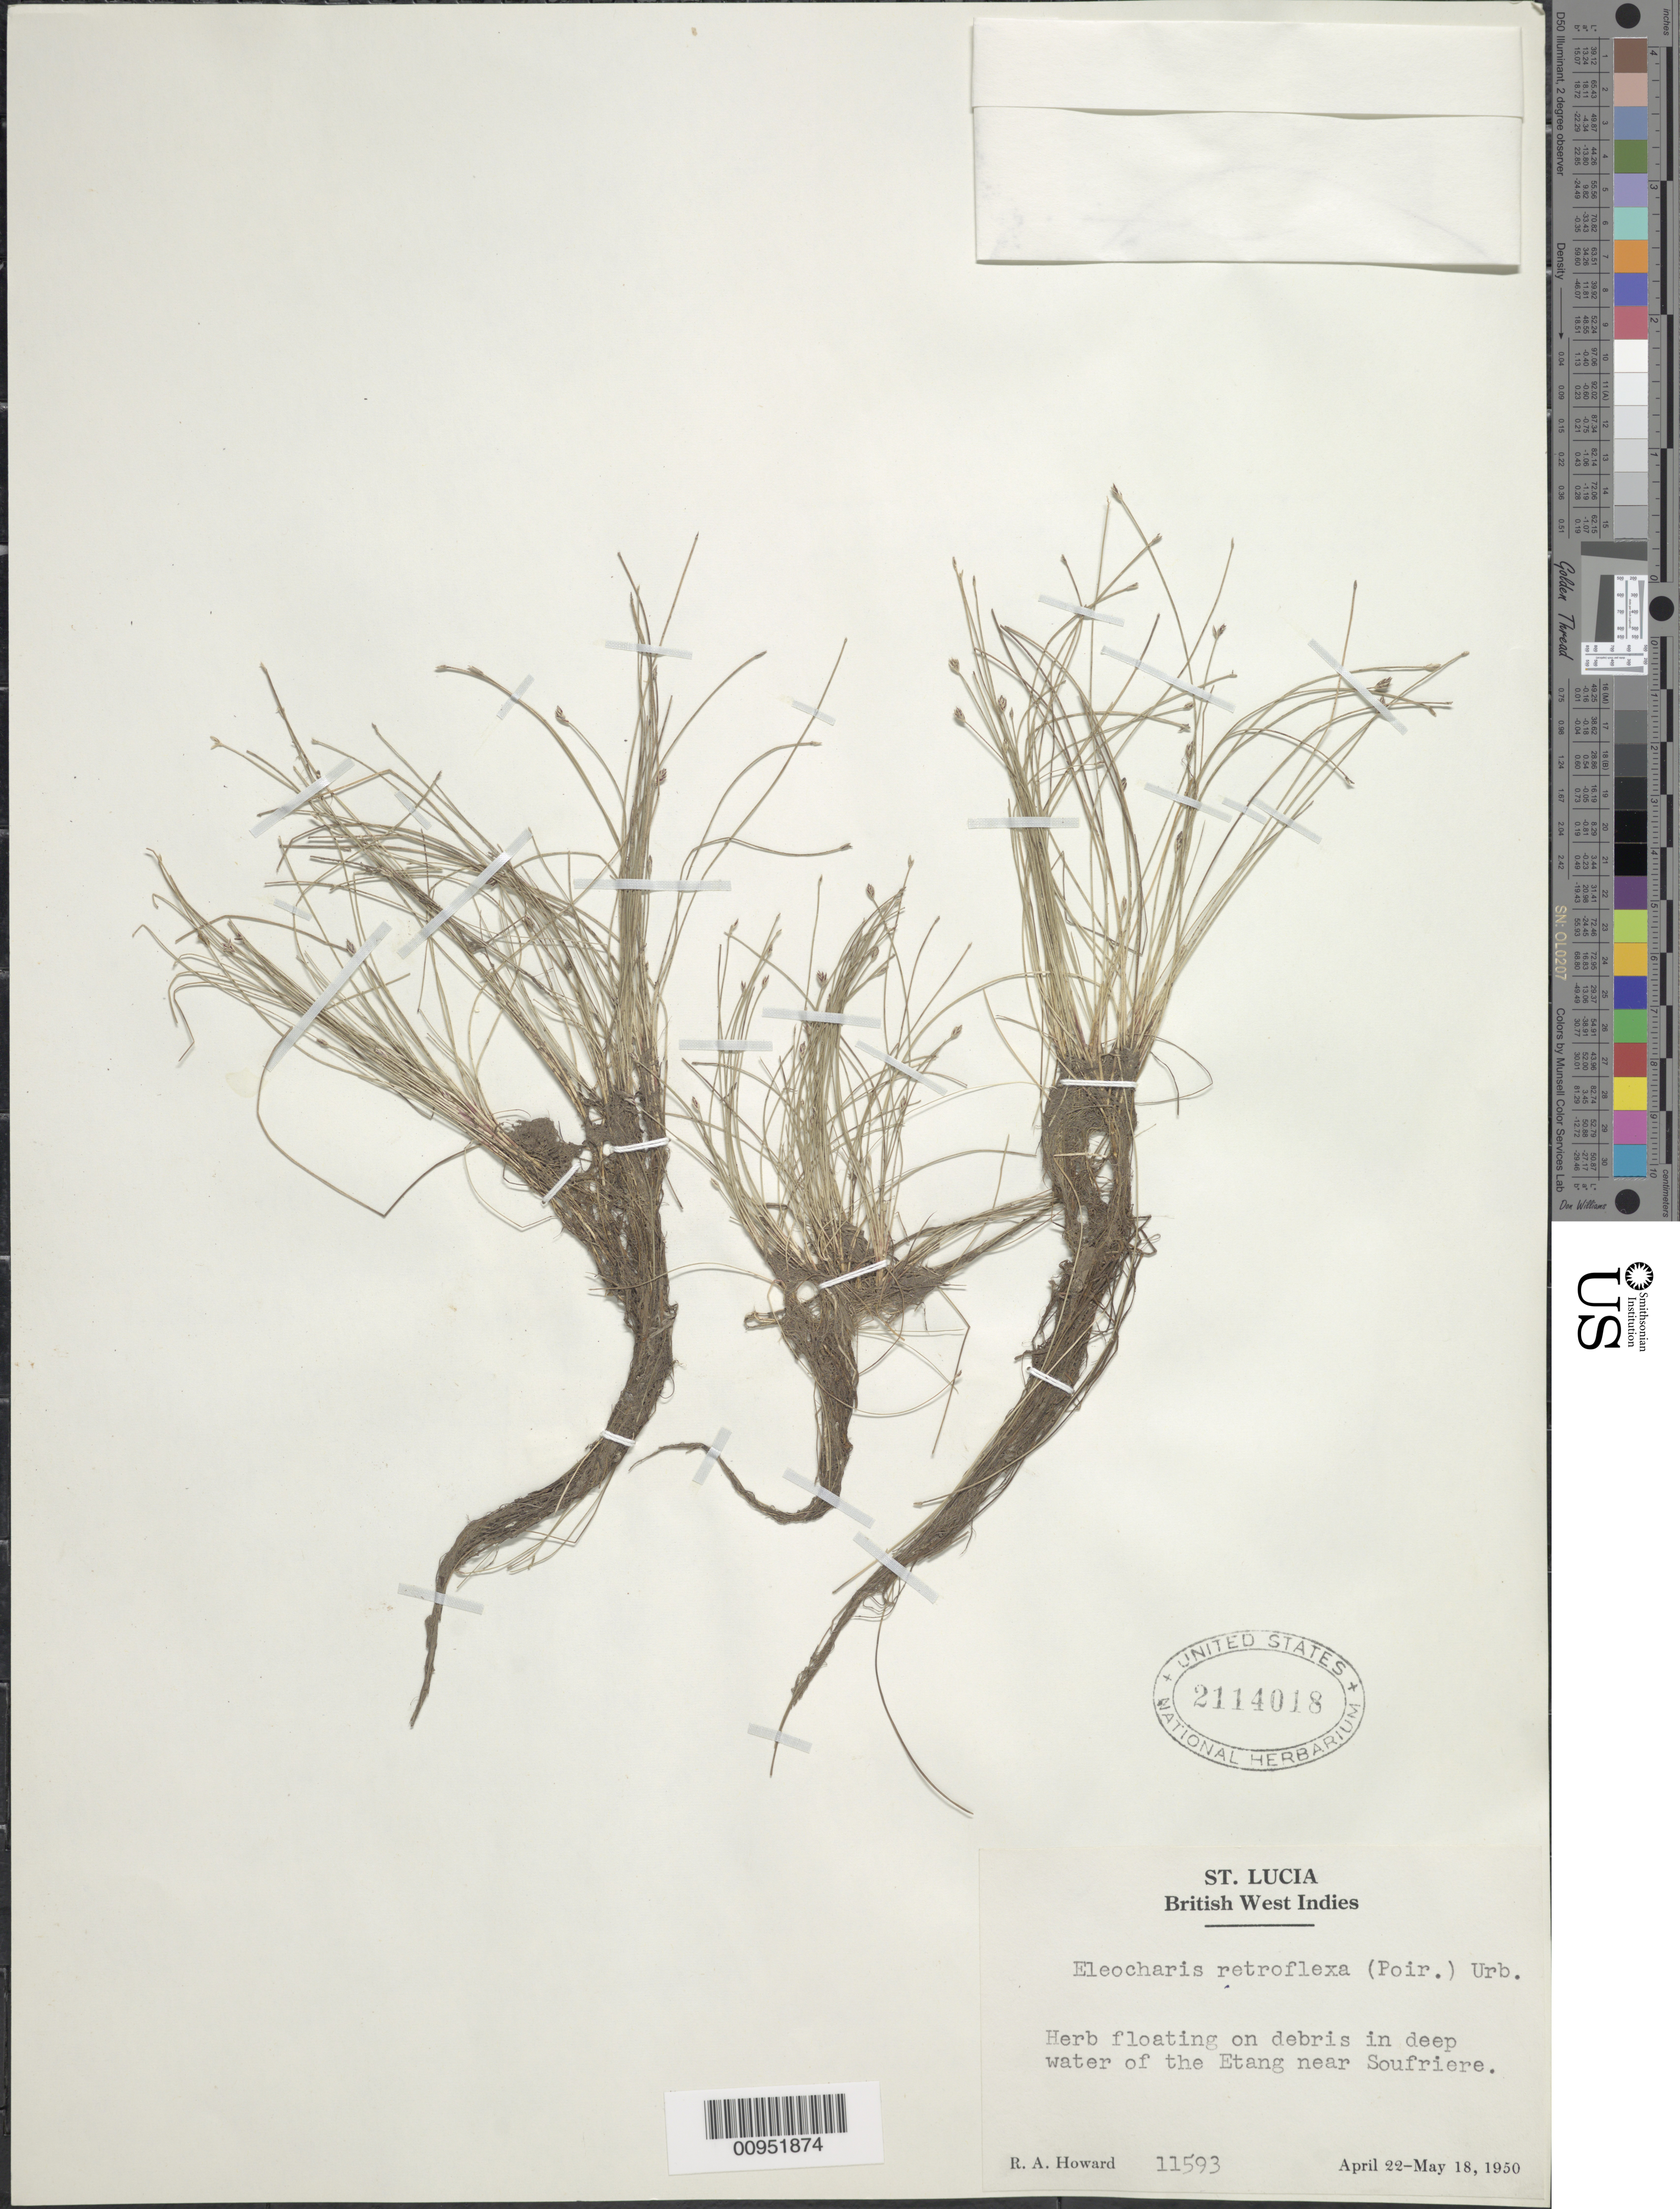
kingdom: Plantae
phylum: Tracheophyta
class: Liliopsida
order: Poales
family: Cyperaceae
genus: Eleocharis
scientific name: Eleocharis retroflexa subsp. retroflexa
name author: (Poir.) Urb.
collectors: R. A. Howard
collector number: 11593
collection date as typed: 22 Apr 1950 to 18 May 1950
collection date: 1950-04-22/1950-05-18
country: St. Lucia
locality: Etang near Soufriere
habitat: Floating on debris in deep water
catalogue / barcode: US 2114018